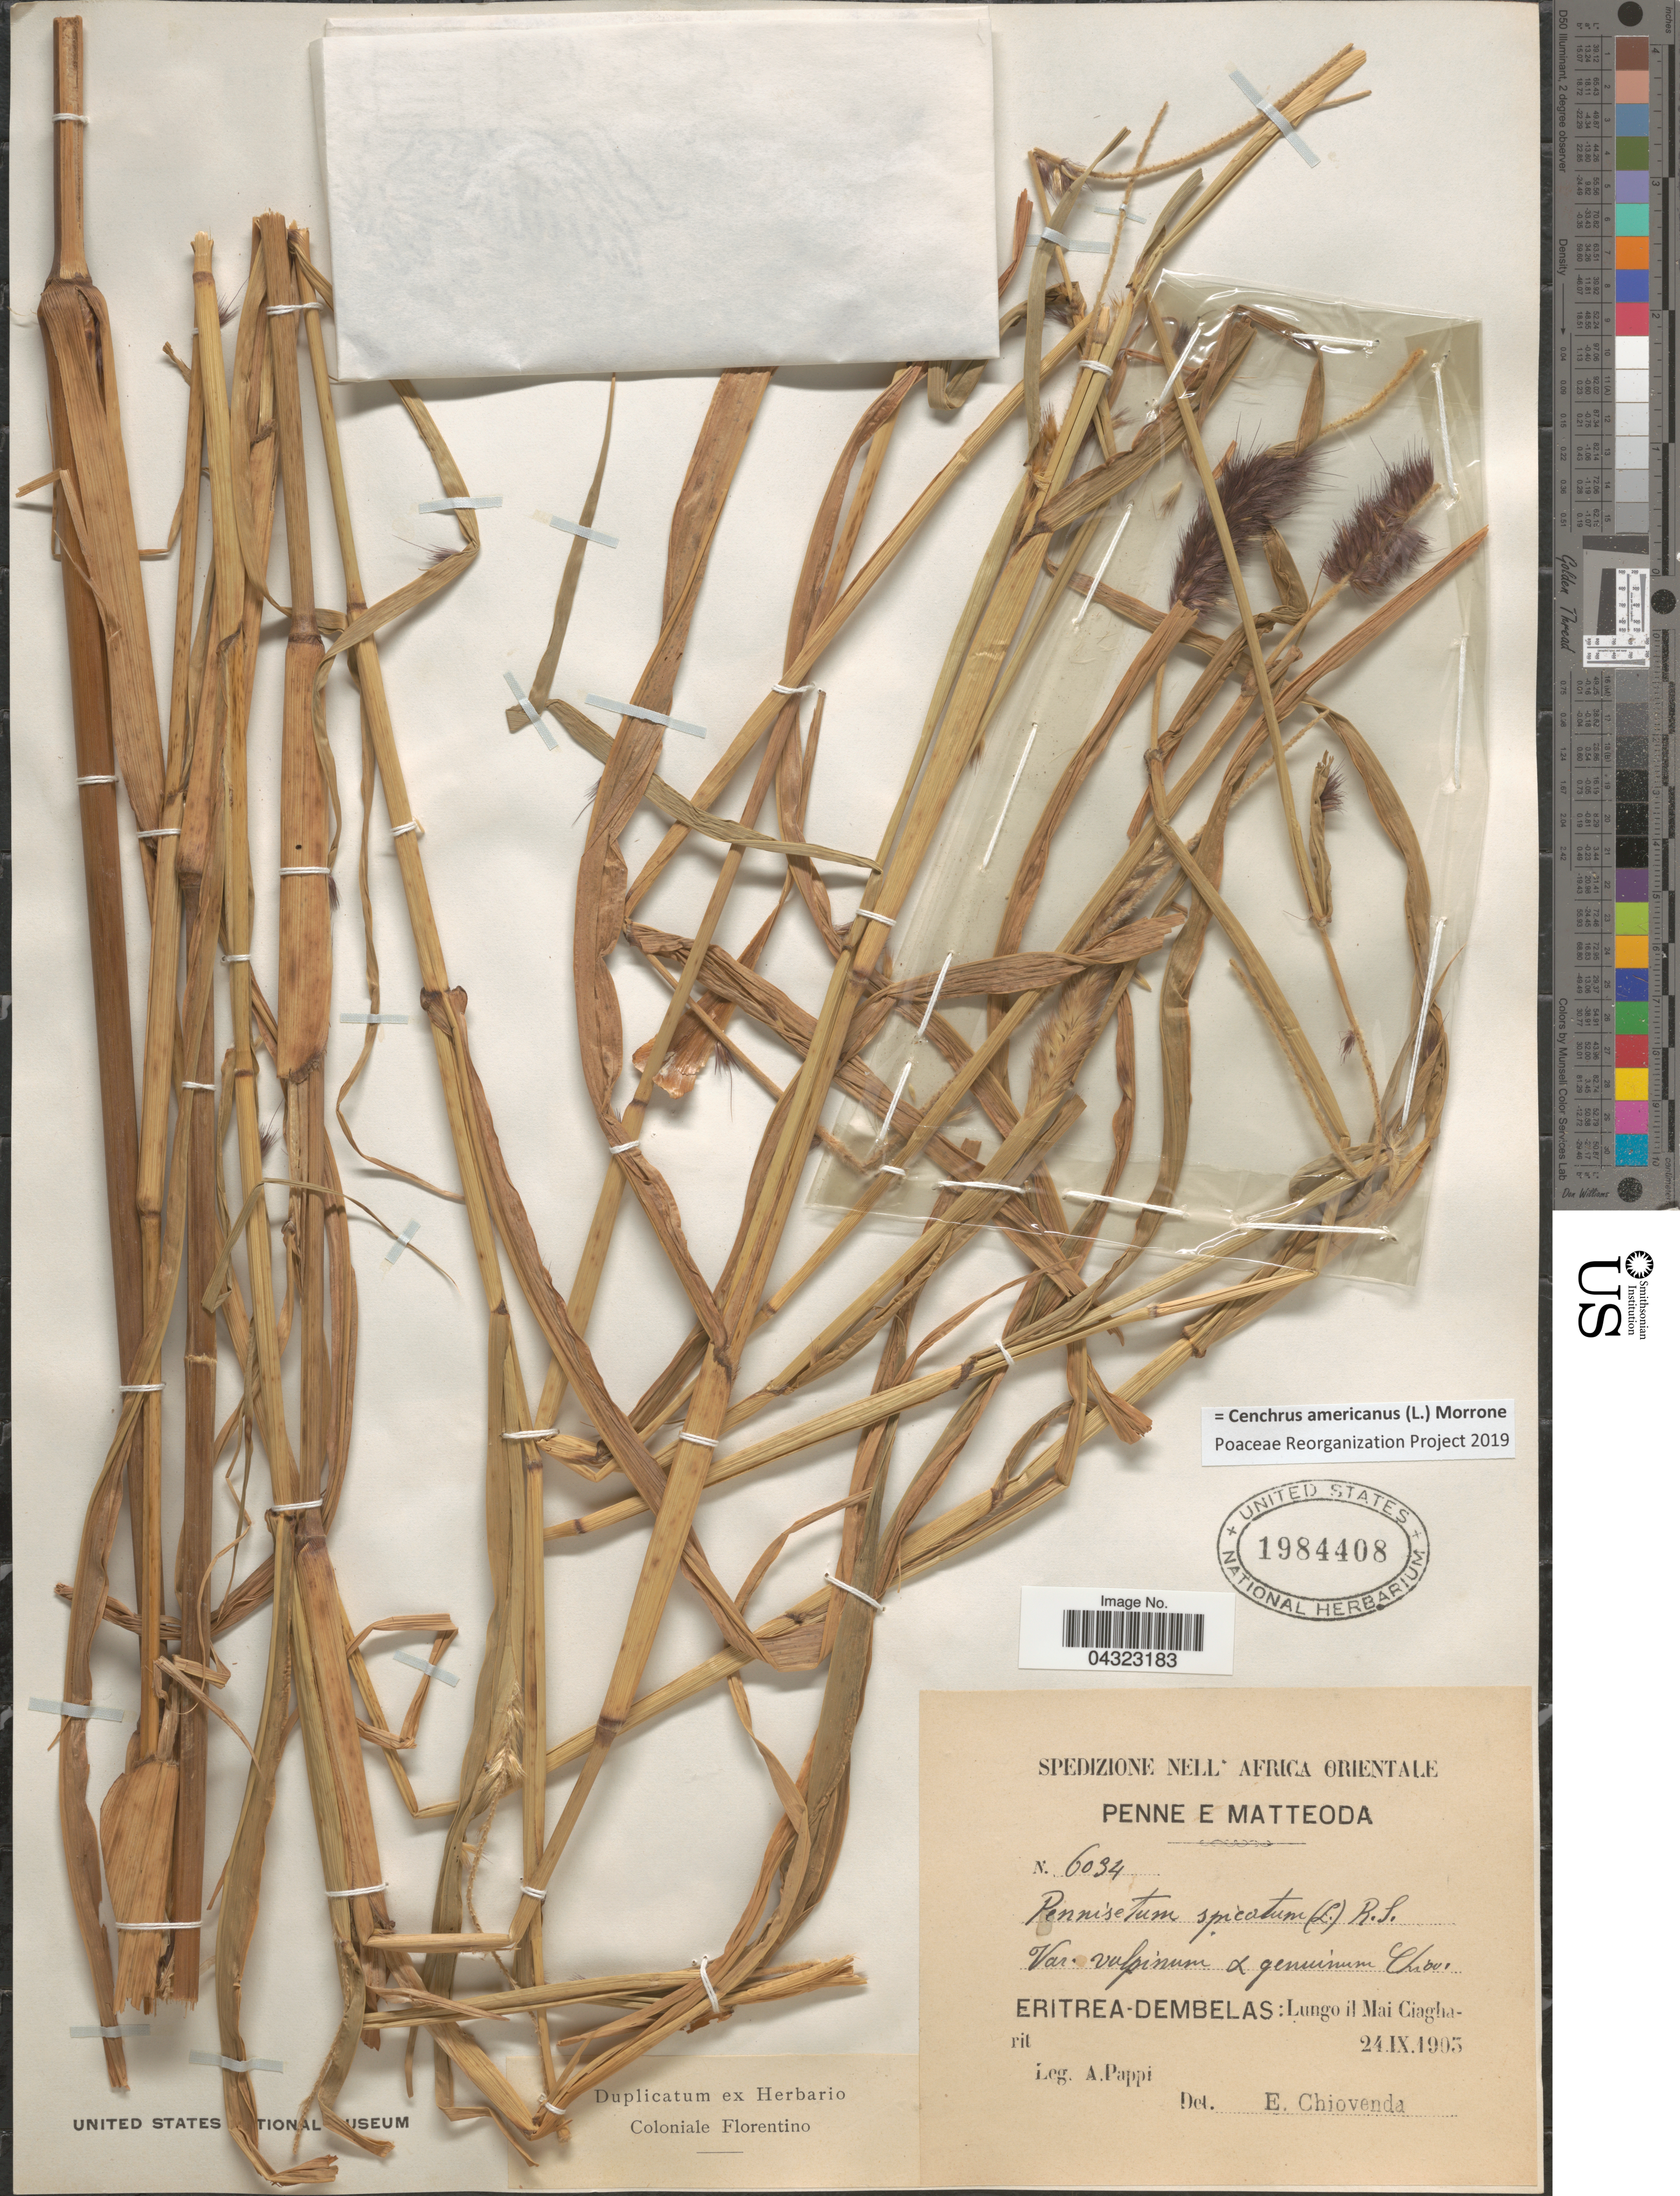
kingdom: Plantae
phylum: Tracheophyta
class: Liliopsida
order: Poales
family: Poaceae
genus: Cenchrus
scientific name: Cenchrus americanus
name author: (L.) Morrone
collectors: A. Pappi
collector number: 6034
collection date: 1905-09-24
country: Eritrea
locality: Africa orientale. Dembelas: Lungo il Mai Ciagharit.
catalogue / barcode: US 1984408